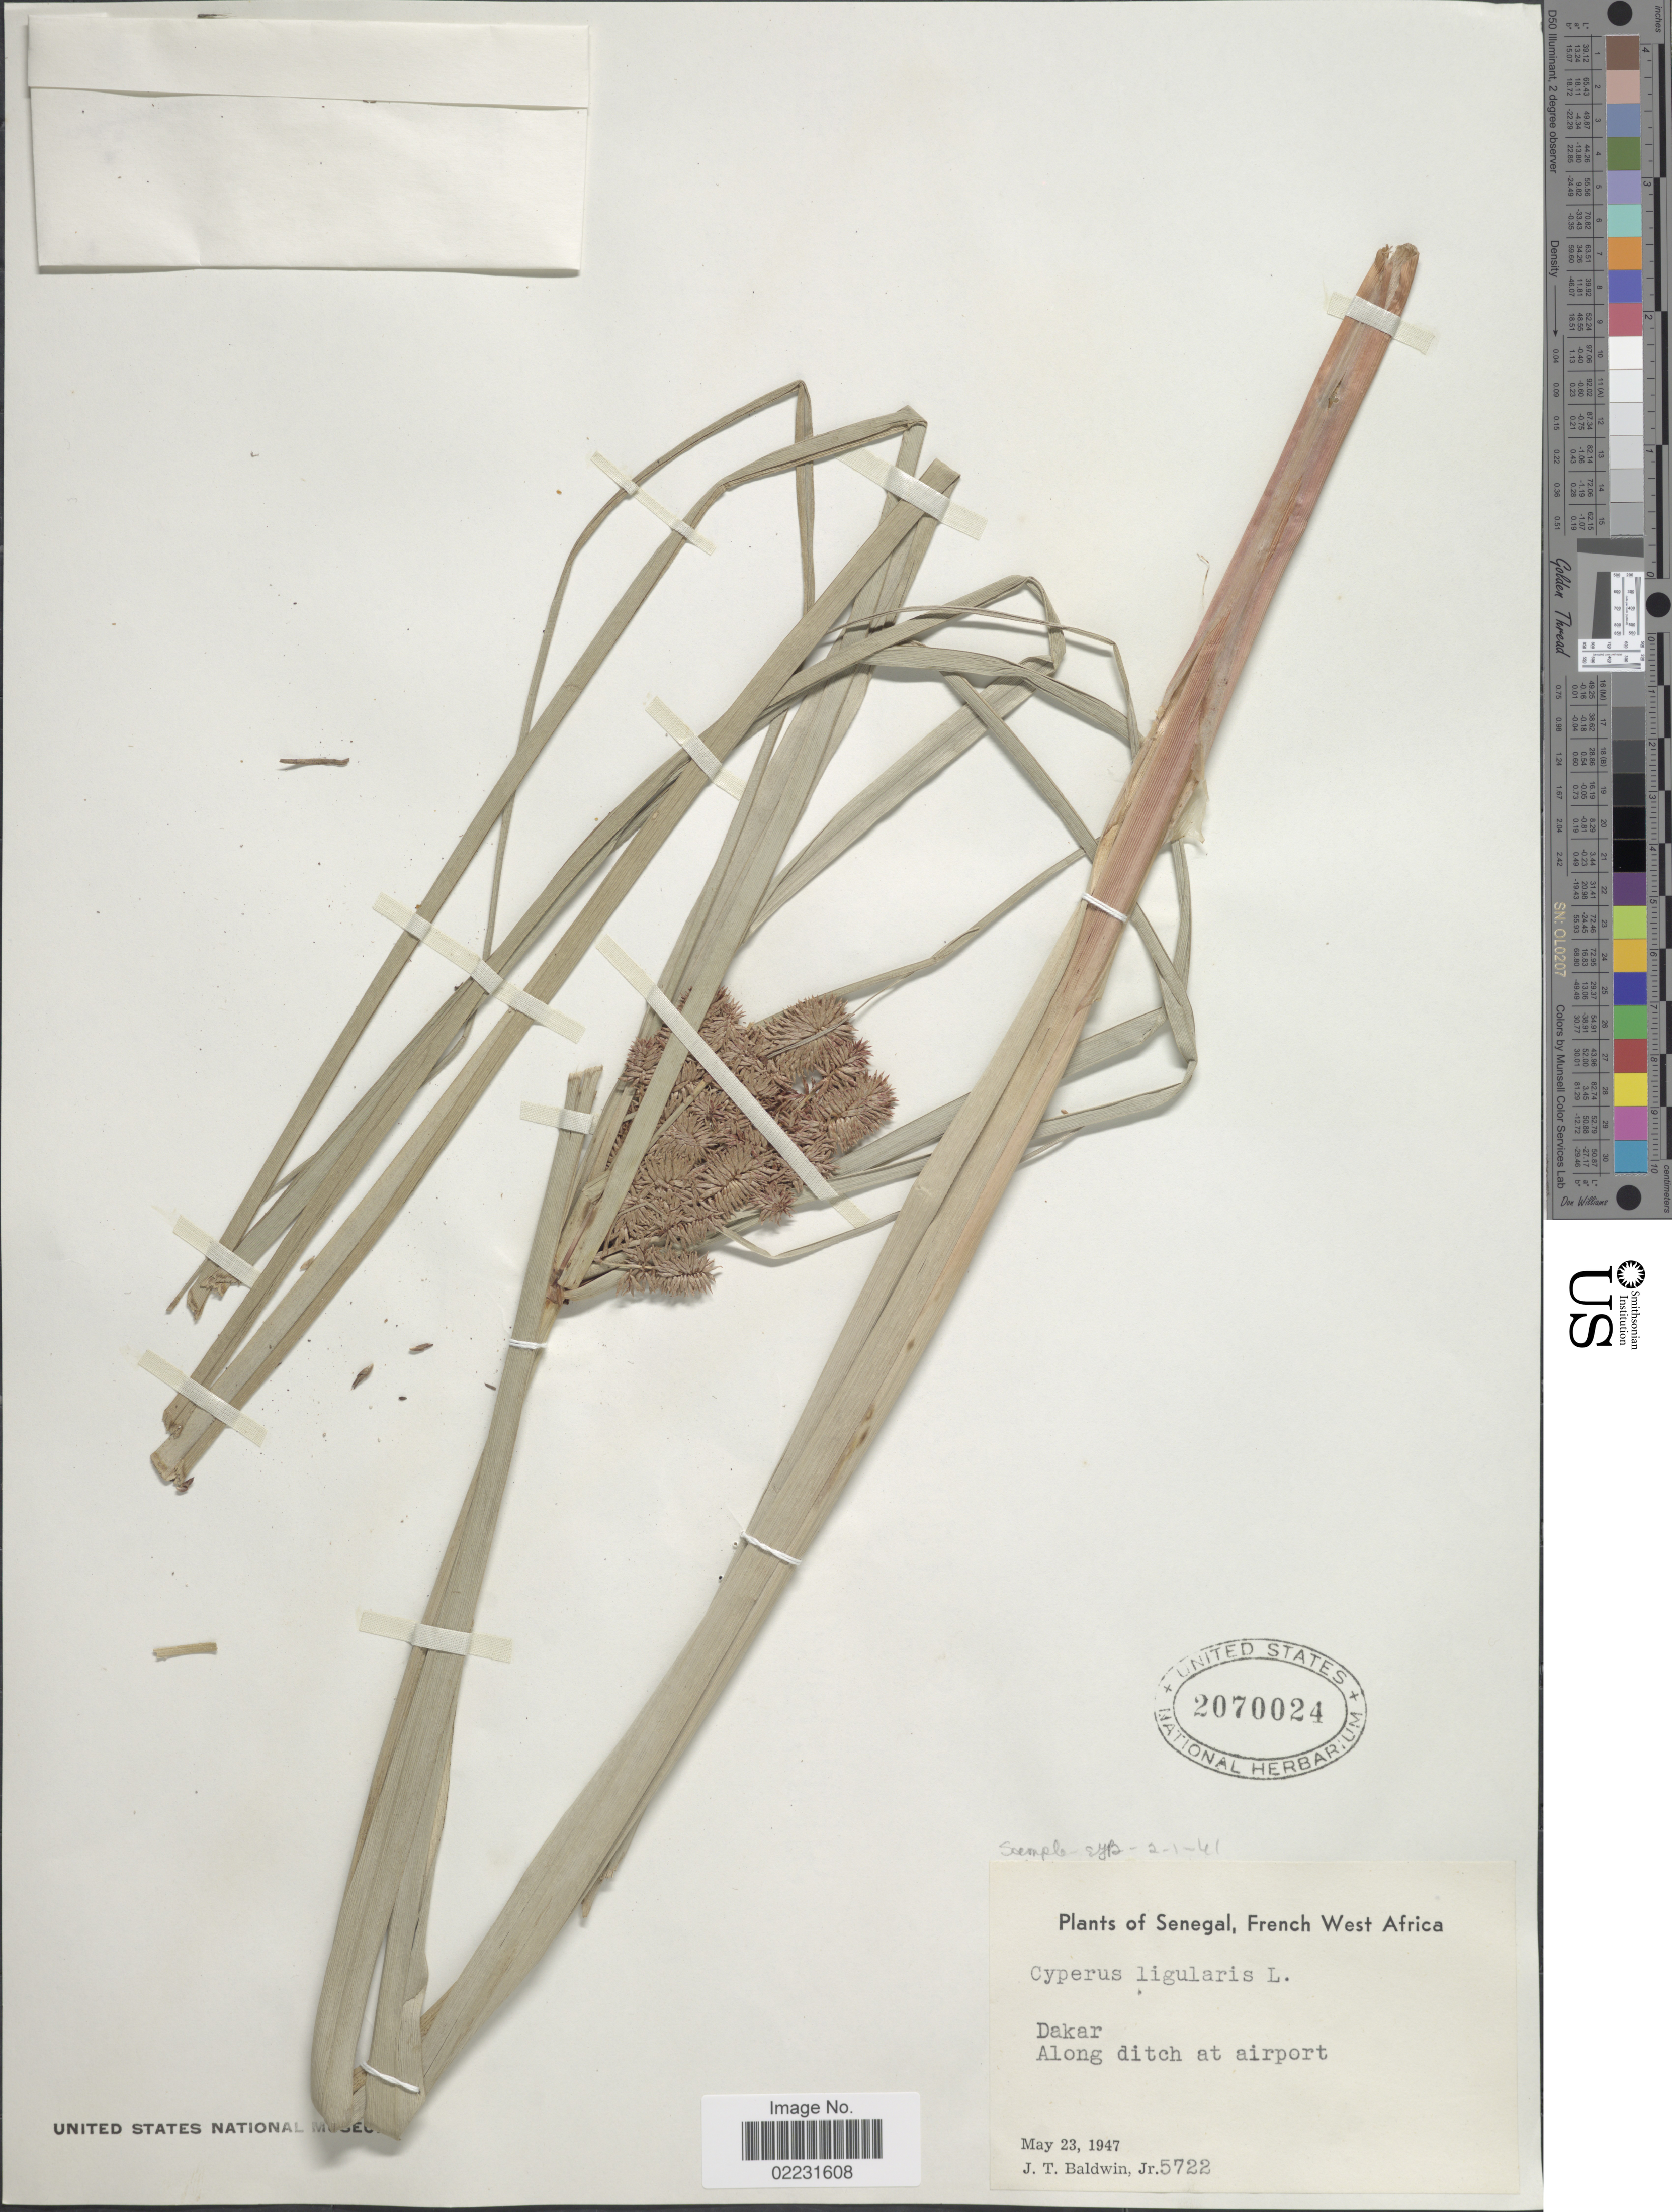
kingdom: Plantae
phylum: Tracheophyta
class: Liliopsida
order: Poales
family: Cyperaceae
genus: Cyperus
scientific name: Cyperus ligularis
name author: L.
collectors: J. T. Baldwin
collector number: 5722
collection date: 1947-05-23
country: Senegal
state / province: Dakar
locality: French West Africa, along ditch at airport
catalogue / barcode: US 2070024